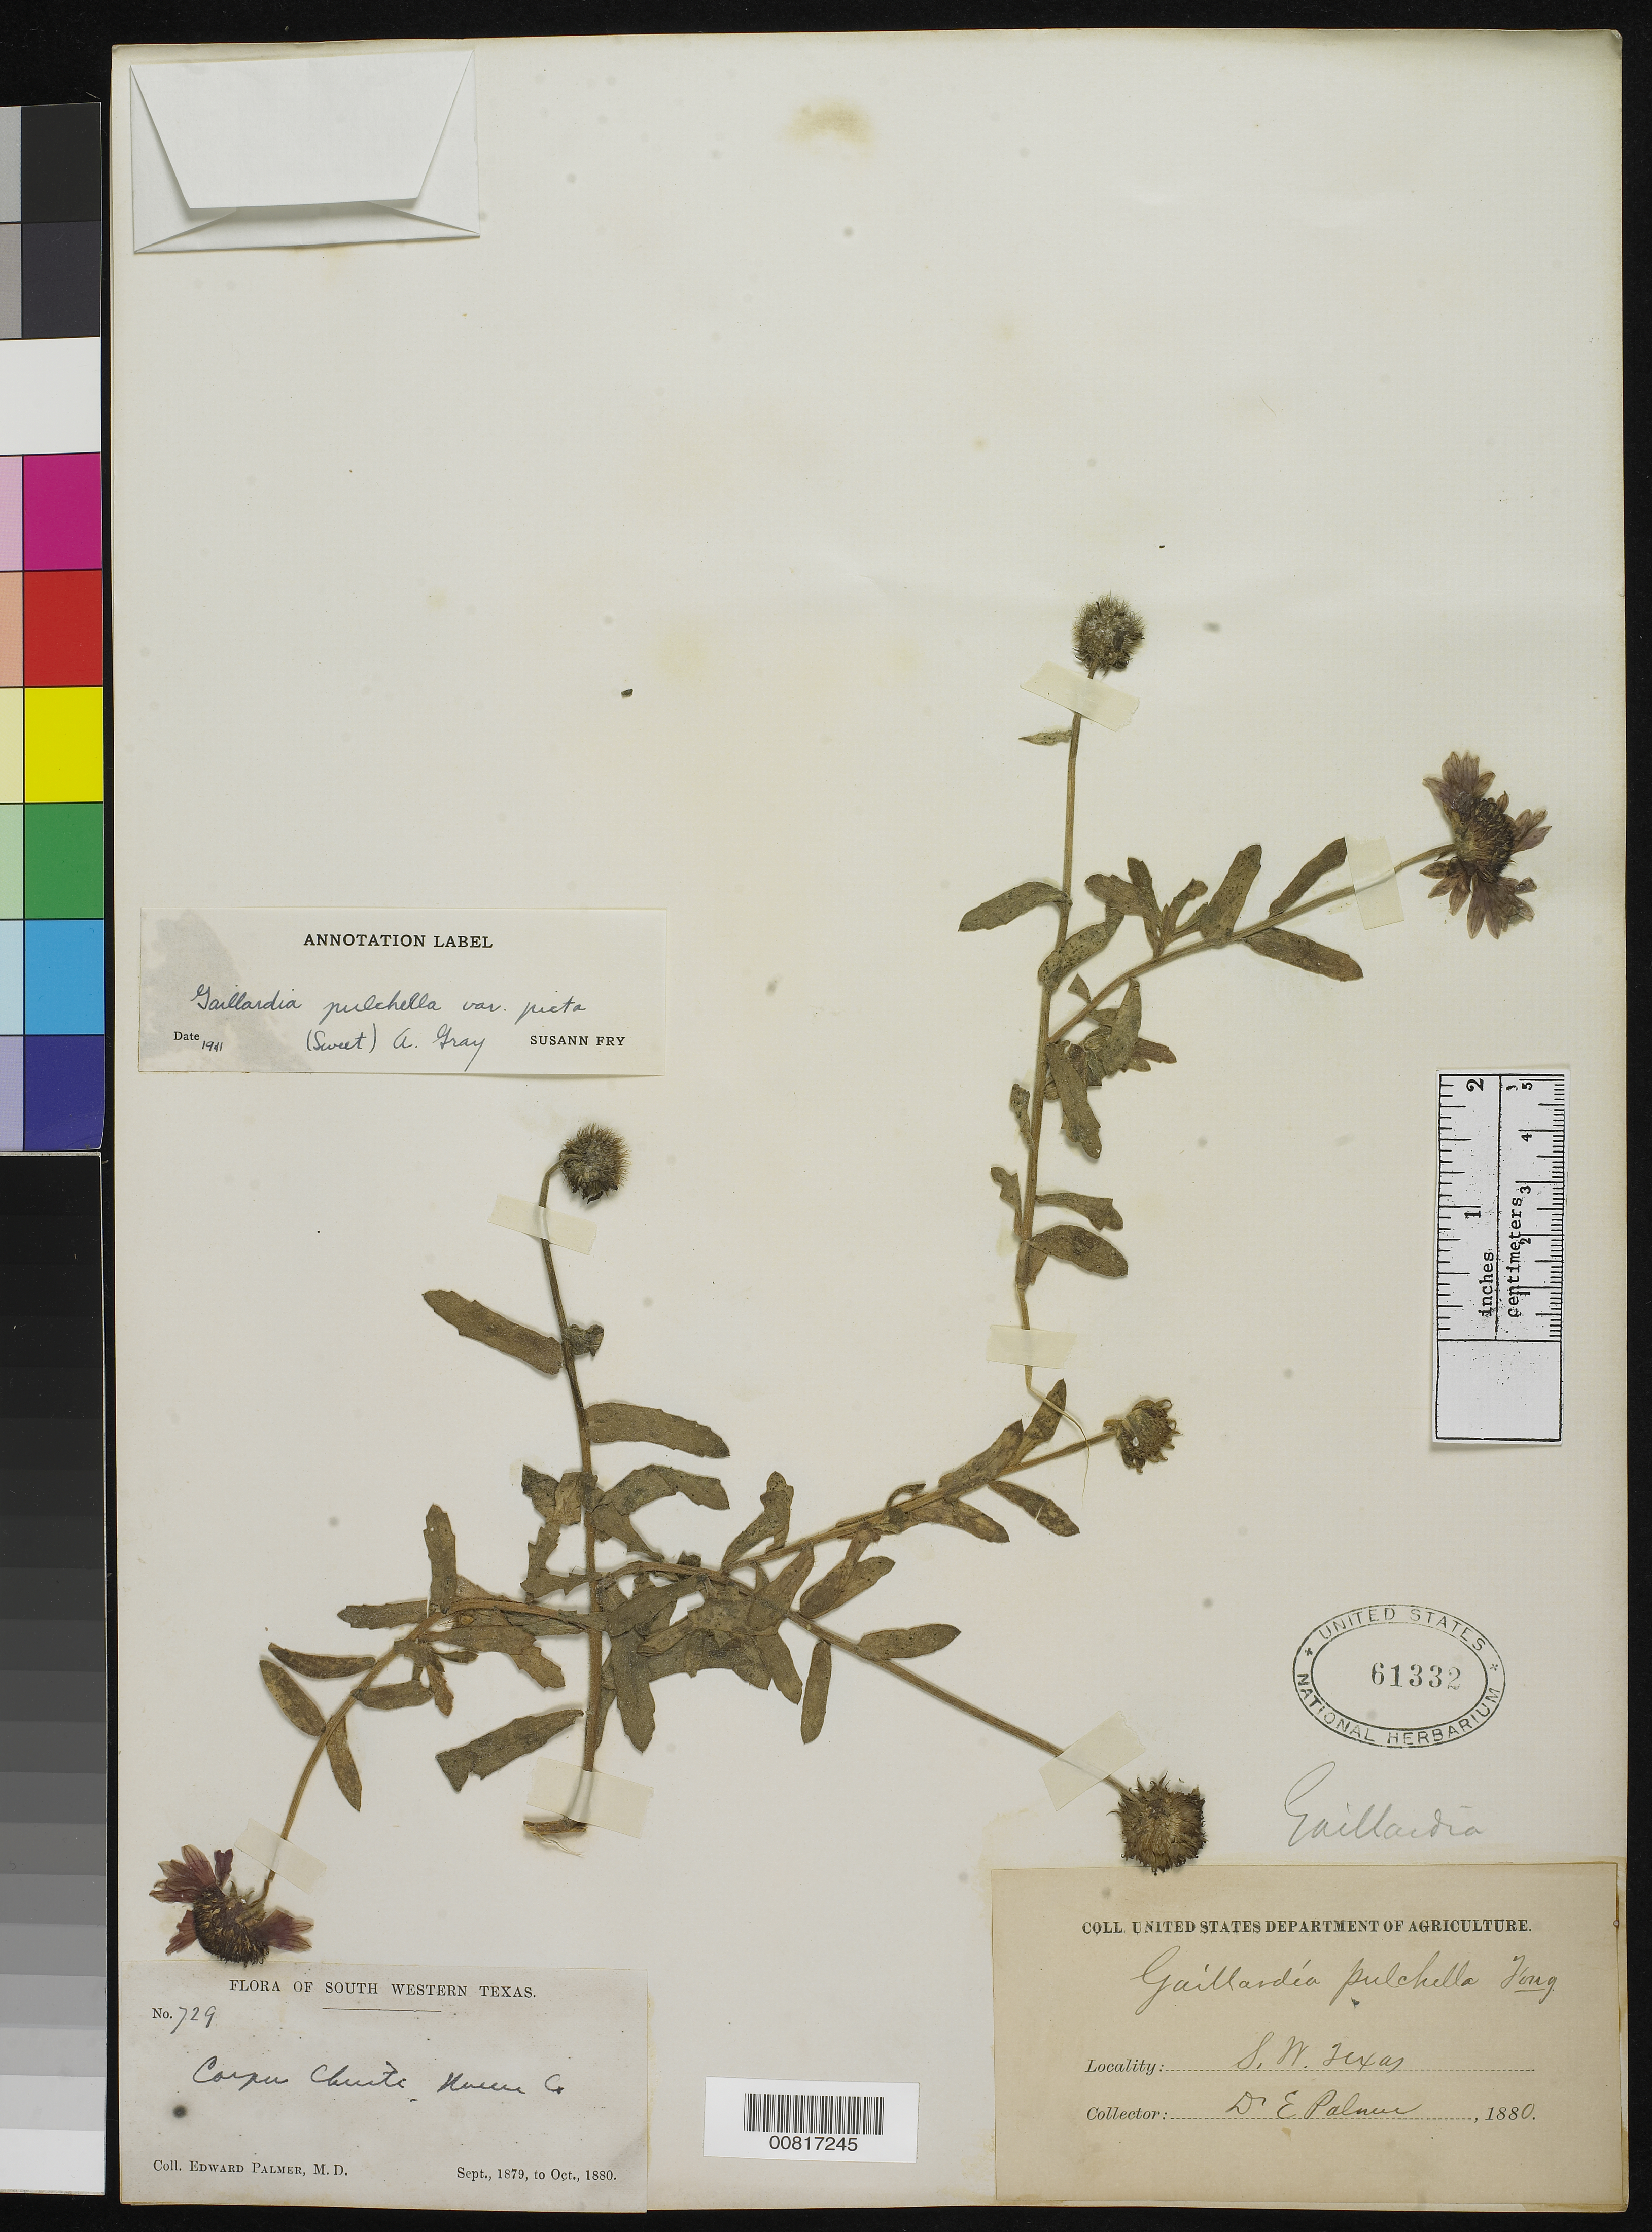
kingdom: Plantae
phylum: Tracheophyta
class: Magnoliopsida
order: Asterales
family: Asteraceae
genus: Gaillardia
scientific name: Gaillardia pulchella var. picta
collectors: E. Palmer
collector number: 729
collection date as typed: Sep 1879 to -- Oct 1880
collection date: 1879-09/1880-10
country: United States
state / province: Texas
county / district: Nueces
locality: Corpus Christi, Nueces County, SW Texas.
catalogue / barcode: US 61332